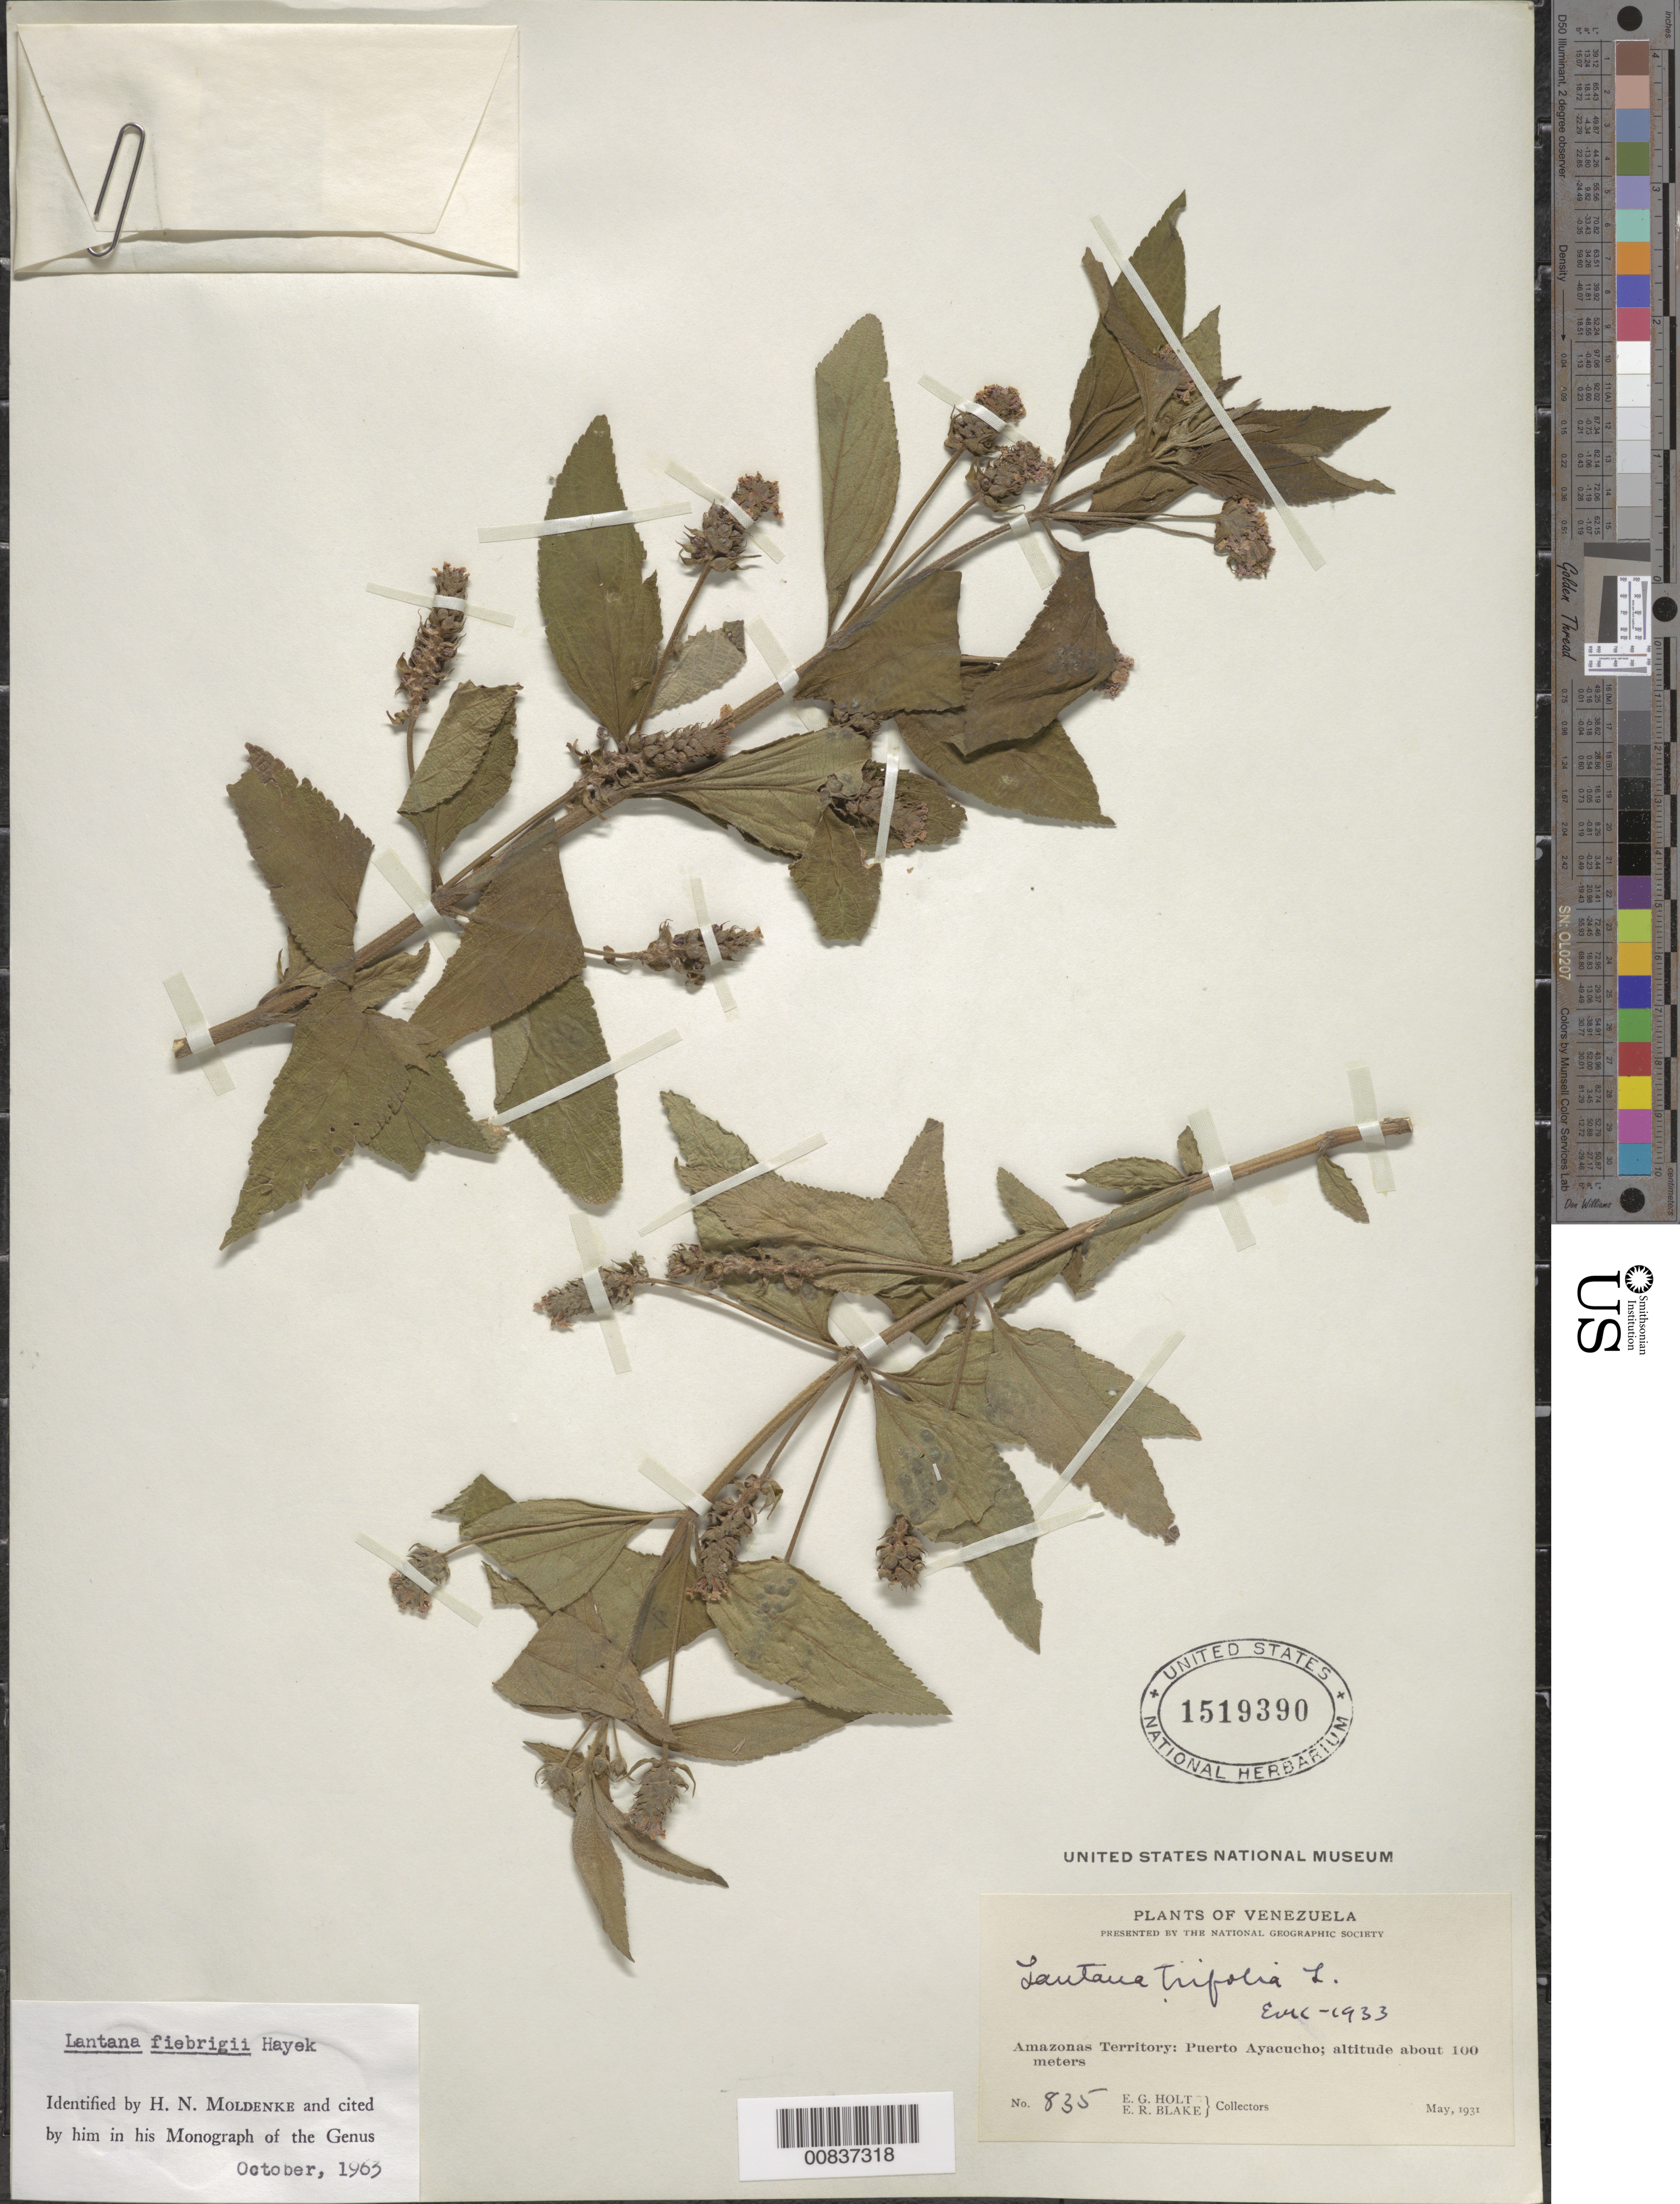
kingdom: Plantae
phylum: Tracheophyta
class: Magnoliopsida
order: Lamiales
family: Verbenaceae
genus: Lantana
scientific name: Lantana fiebrigii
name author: Hayek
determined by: Moldenke, H. N.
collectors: E. Holt & E. R. Blake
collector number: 835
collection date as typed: May-31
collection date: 1931-05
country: Venezuela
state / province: Amazonas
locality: Puerto Ayacucho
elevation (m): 100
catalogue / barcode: US 1519390